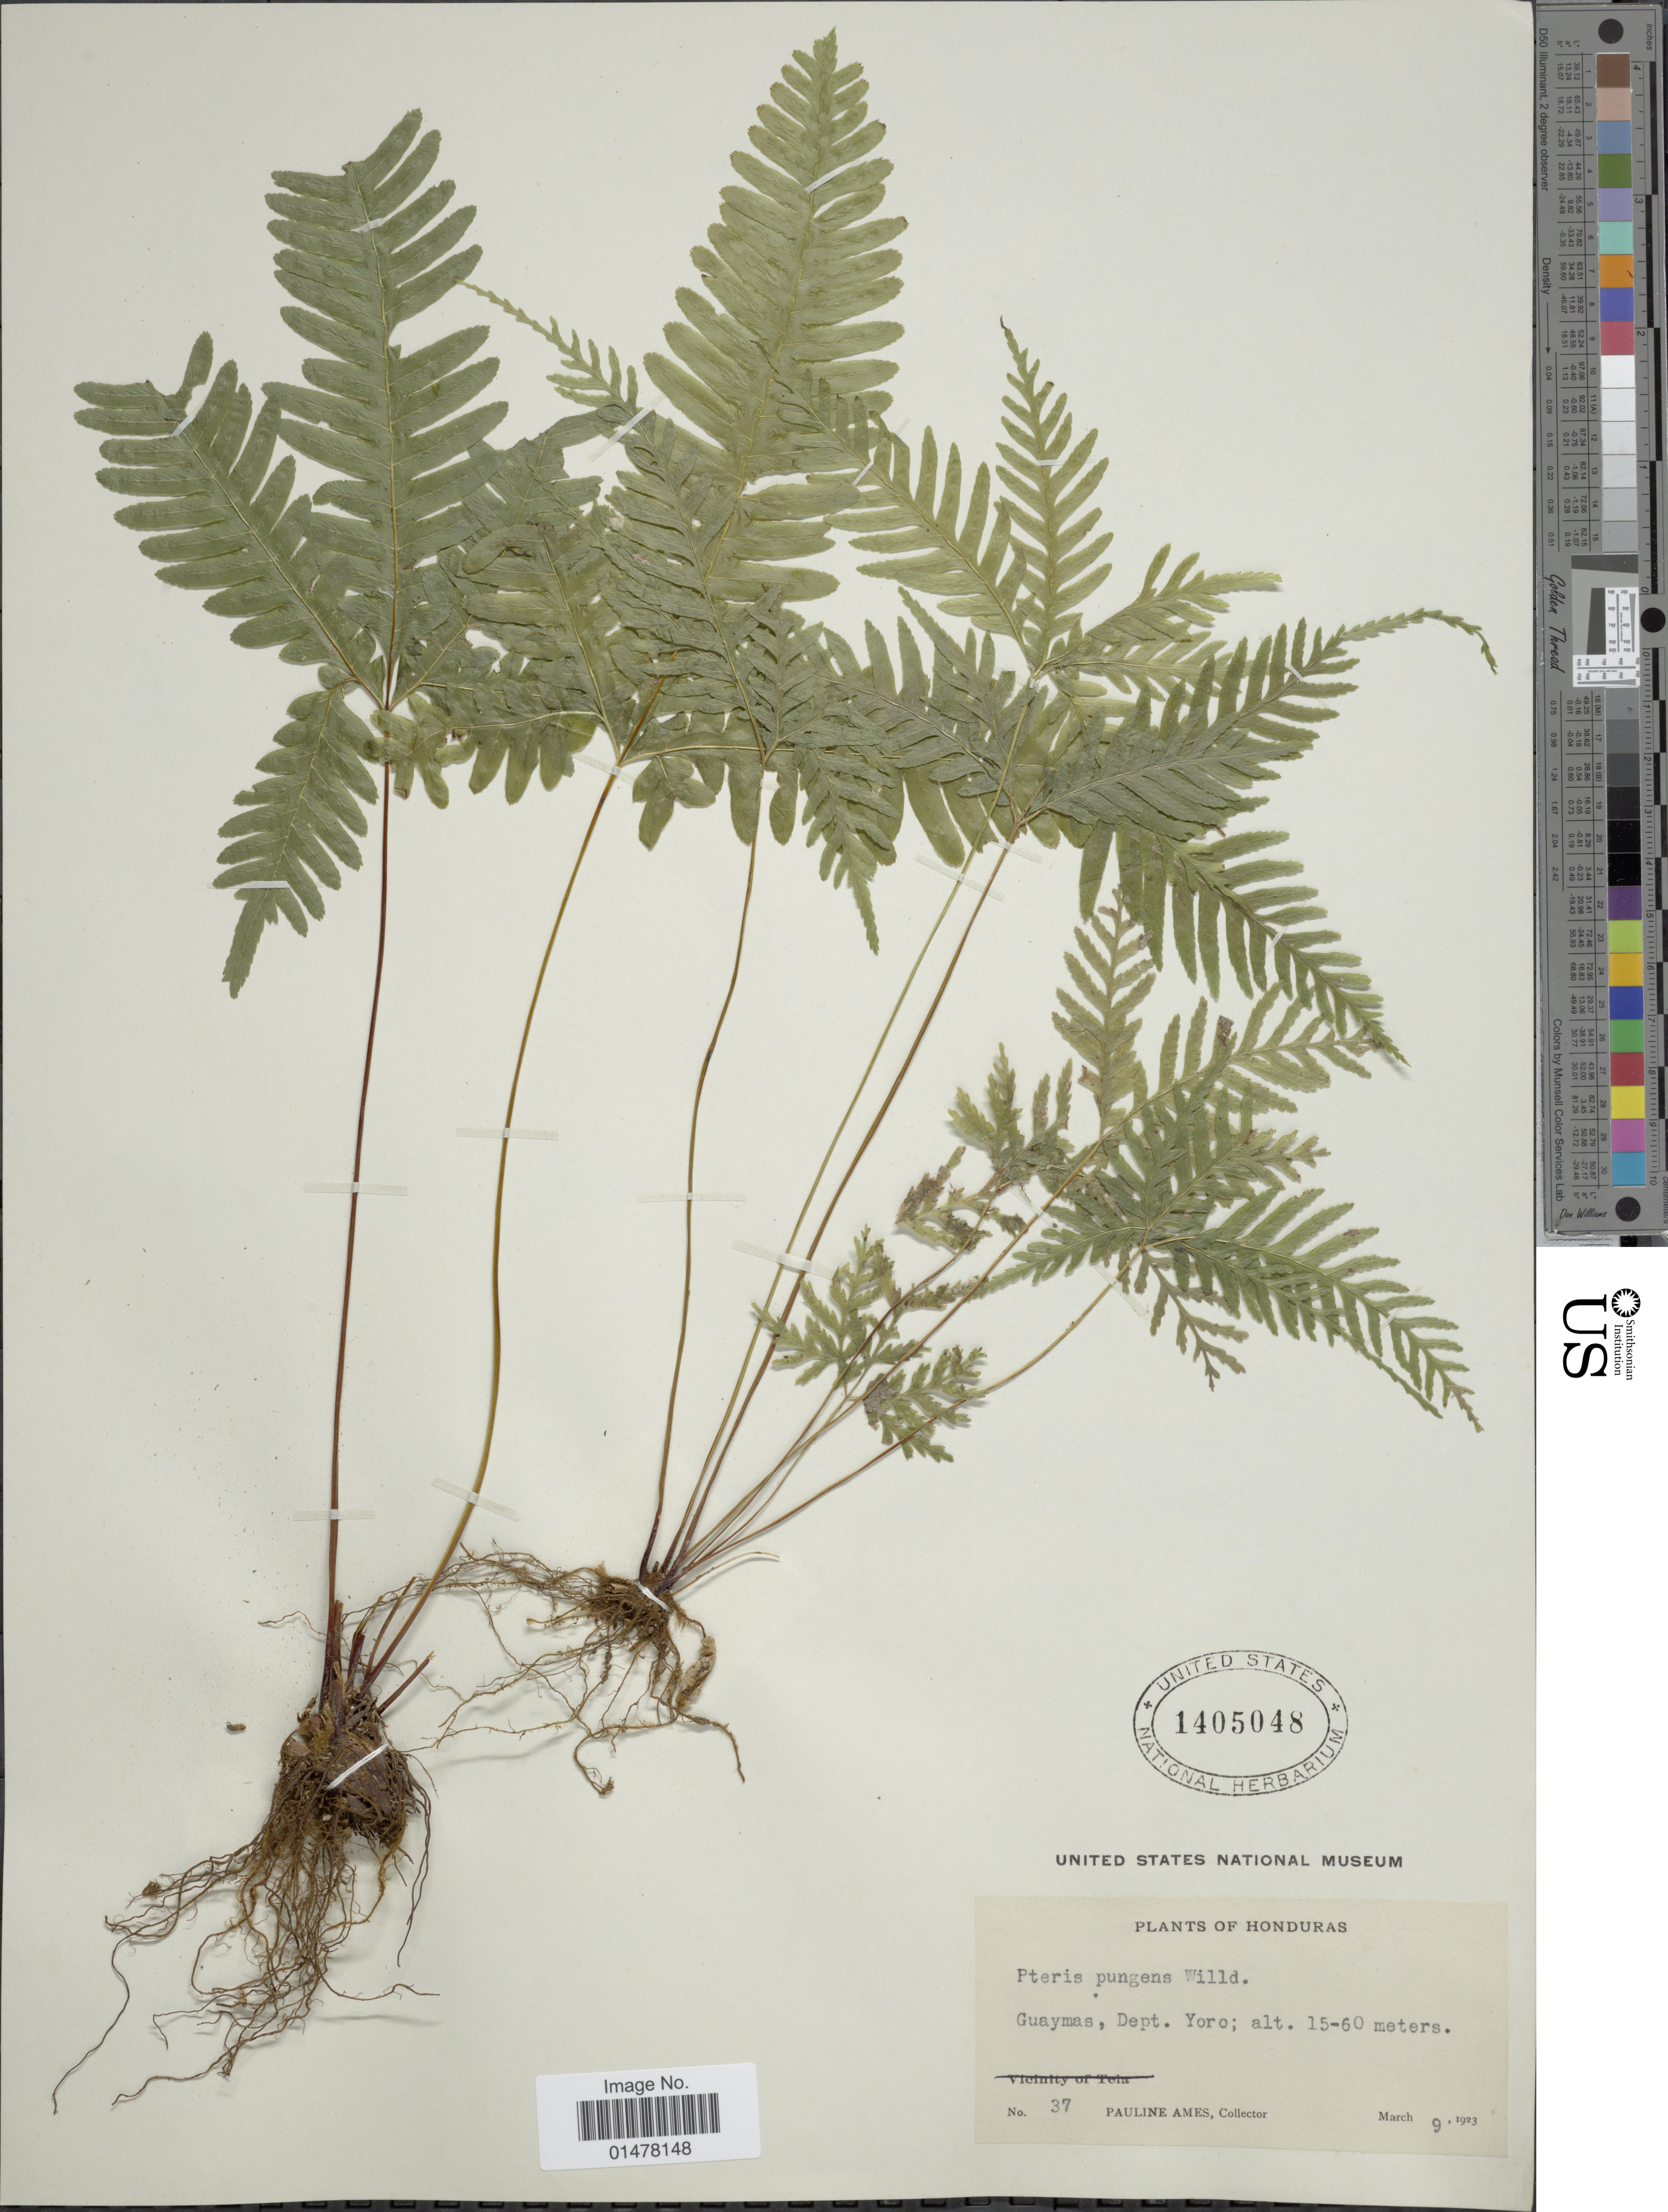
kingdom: Plantae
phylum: Tracheophyta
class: Polypodiopsida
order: Polypodiales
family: Pteridaceae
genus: Pteris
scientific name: Pteris pungens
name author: Willd.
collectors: P. Ames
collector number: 37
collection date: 1923-03-09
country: Honduras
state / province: Yoro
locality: Plants of Honduras, Guaymas, Dept. Yoro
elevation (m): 15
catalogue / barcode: US 1405048